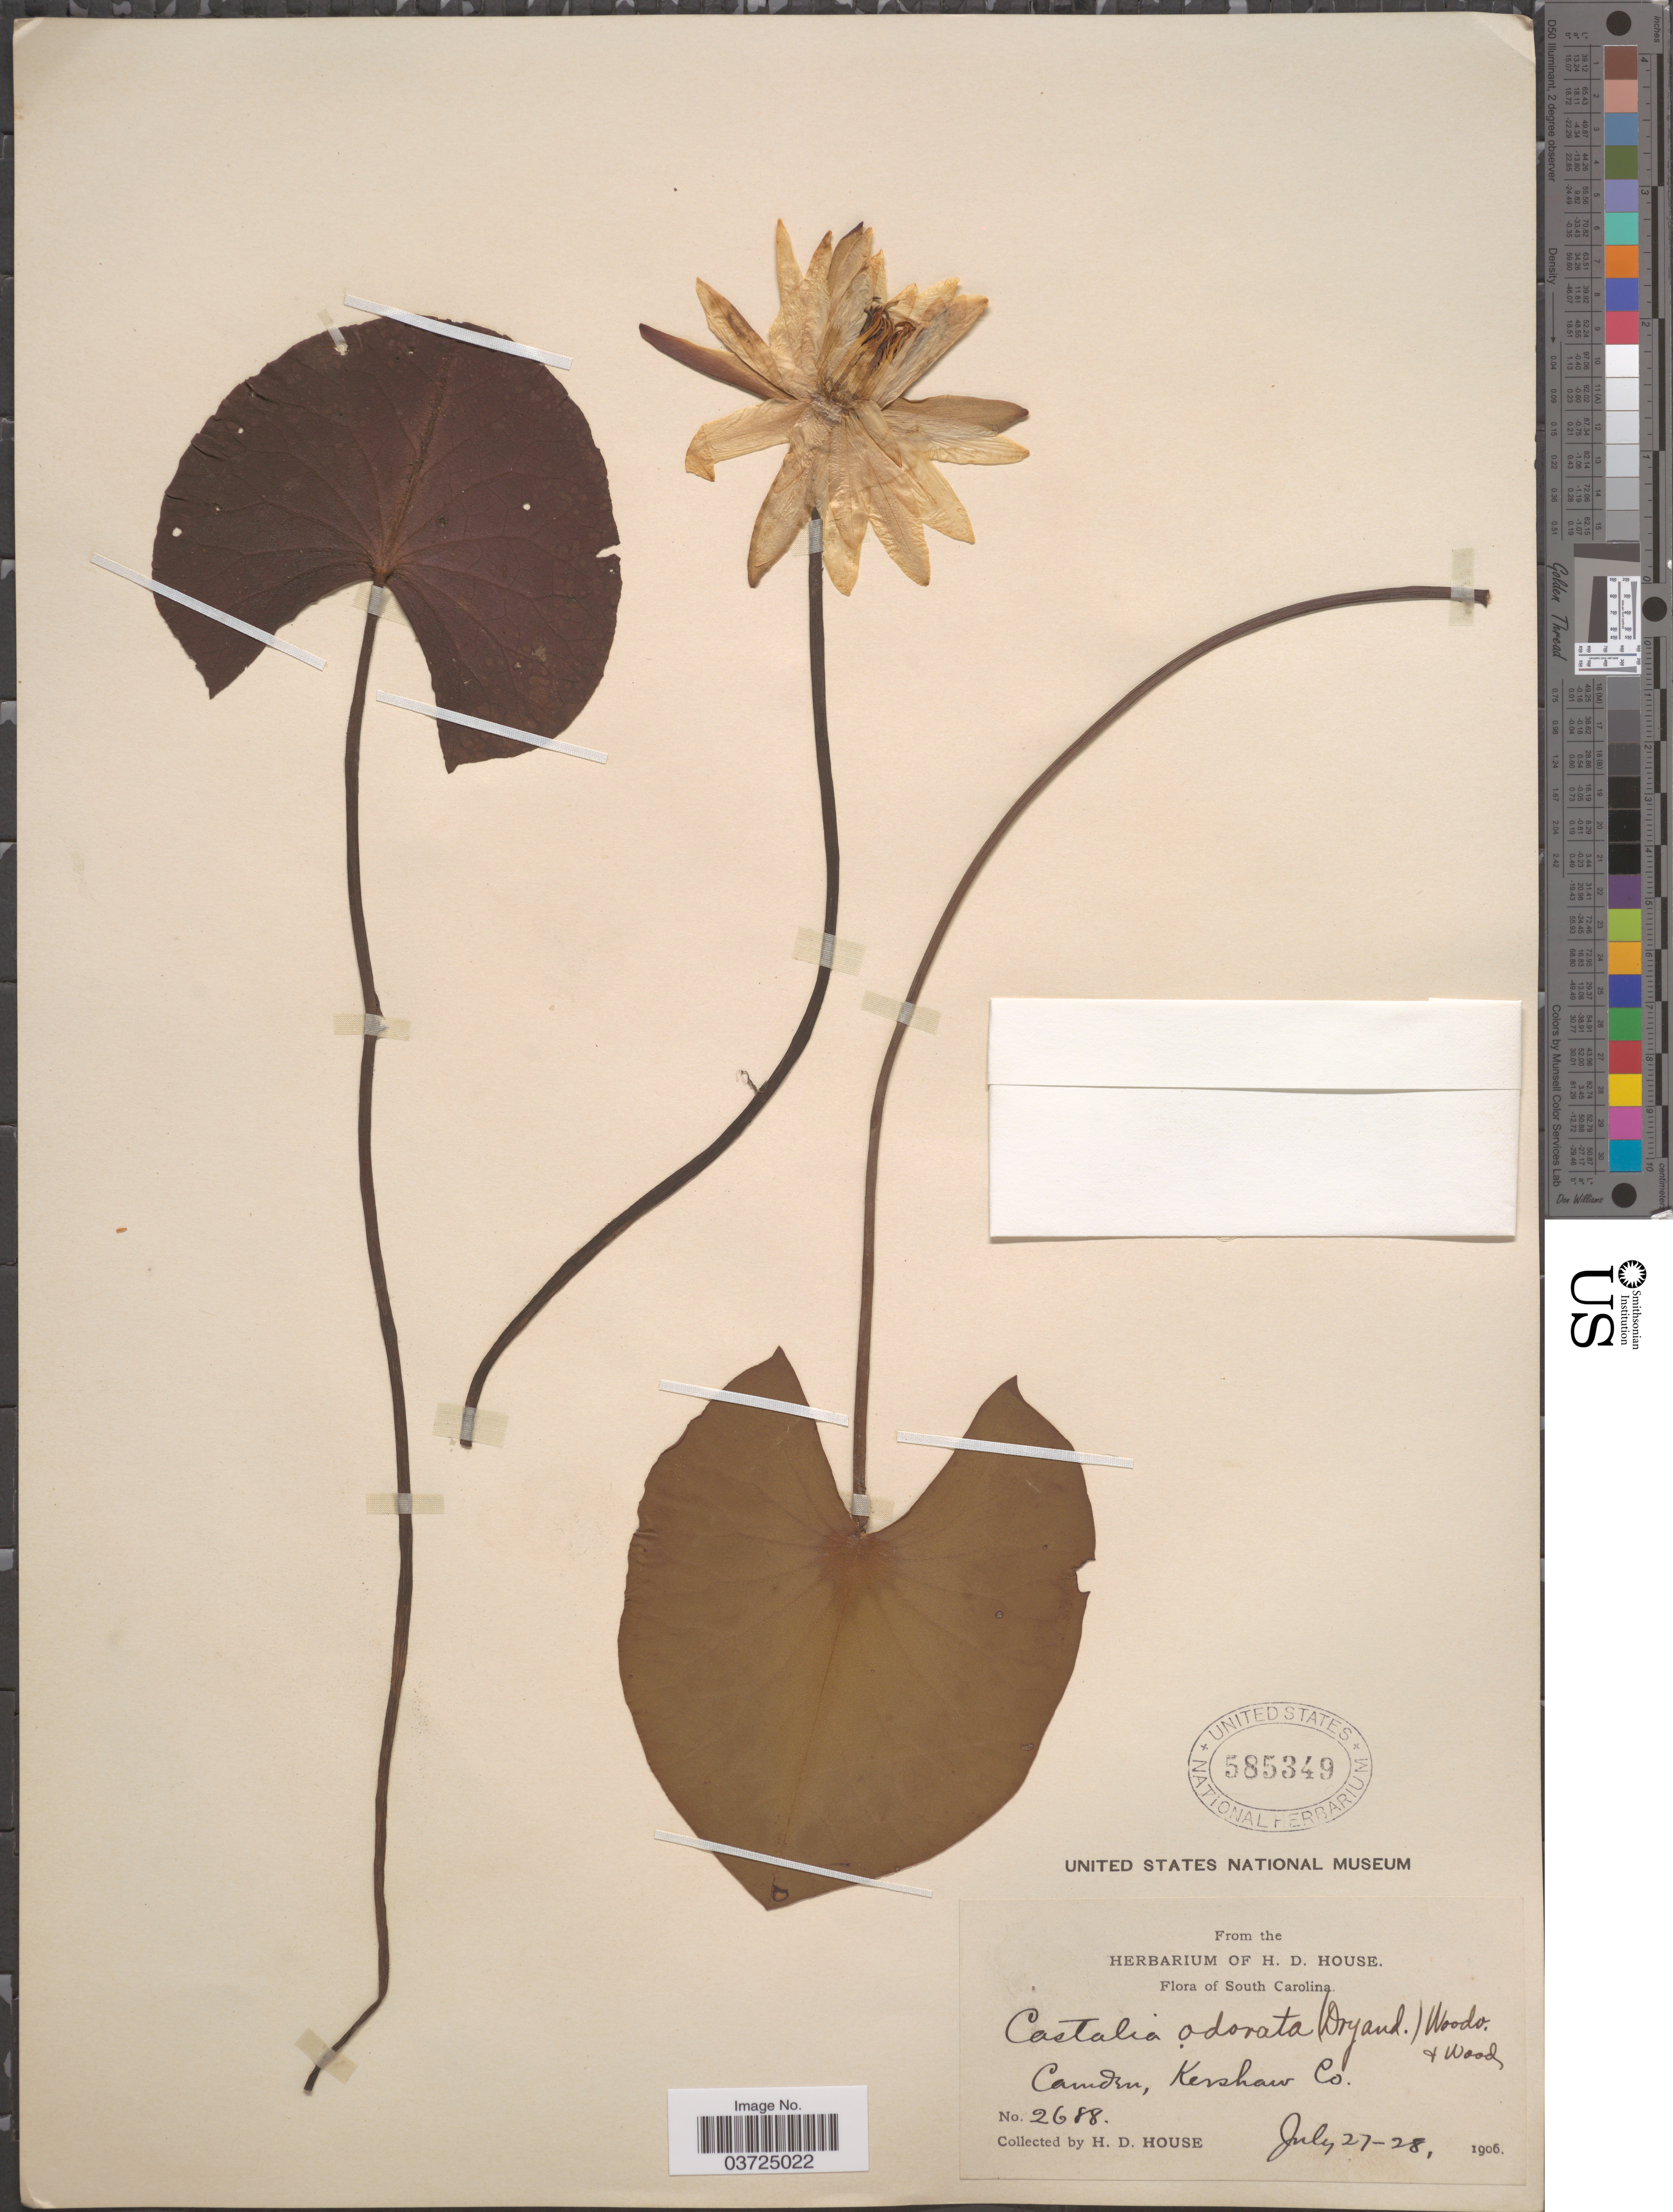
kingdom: Plantae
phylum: Tracheophyta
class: Magnoliopsida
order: Nymphaeales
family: Nymphaeaceae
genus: Nymphaea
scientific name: Nymphaea odorata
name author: Aiton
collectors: H. D. House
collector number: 2688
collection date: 1906-07-27/1906-07-28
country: United States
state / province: South Carolina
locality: Camden, Kershaw Co.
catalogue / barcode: US 585349